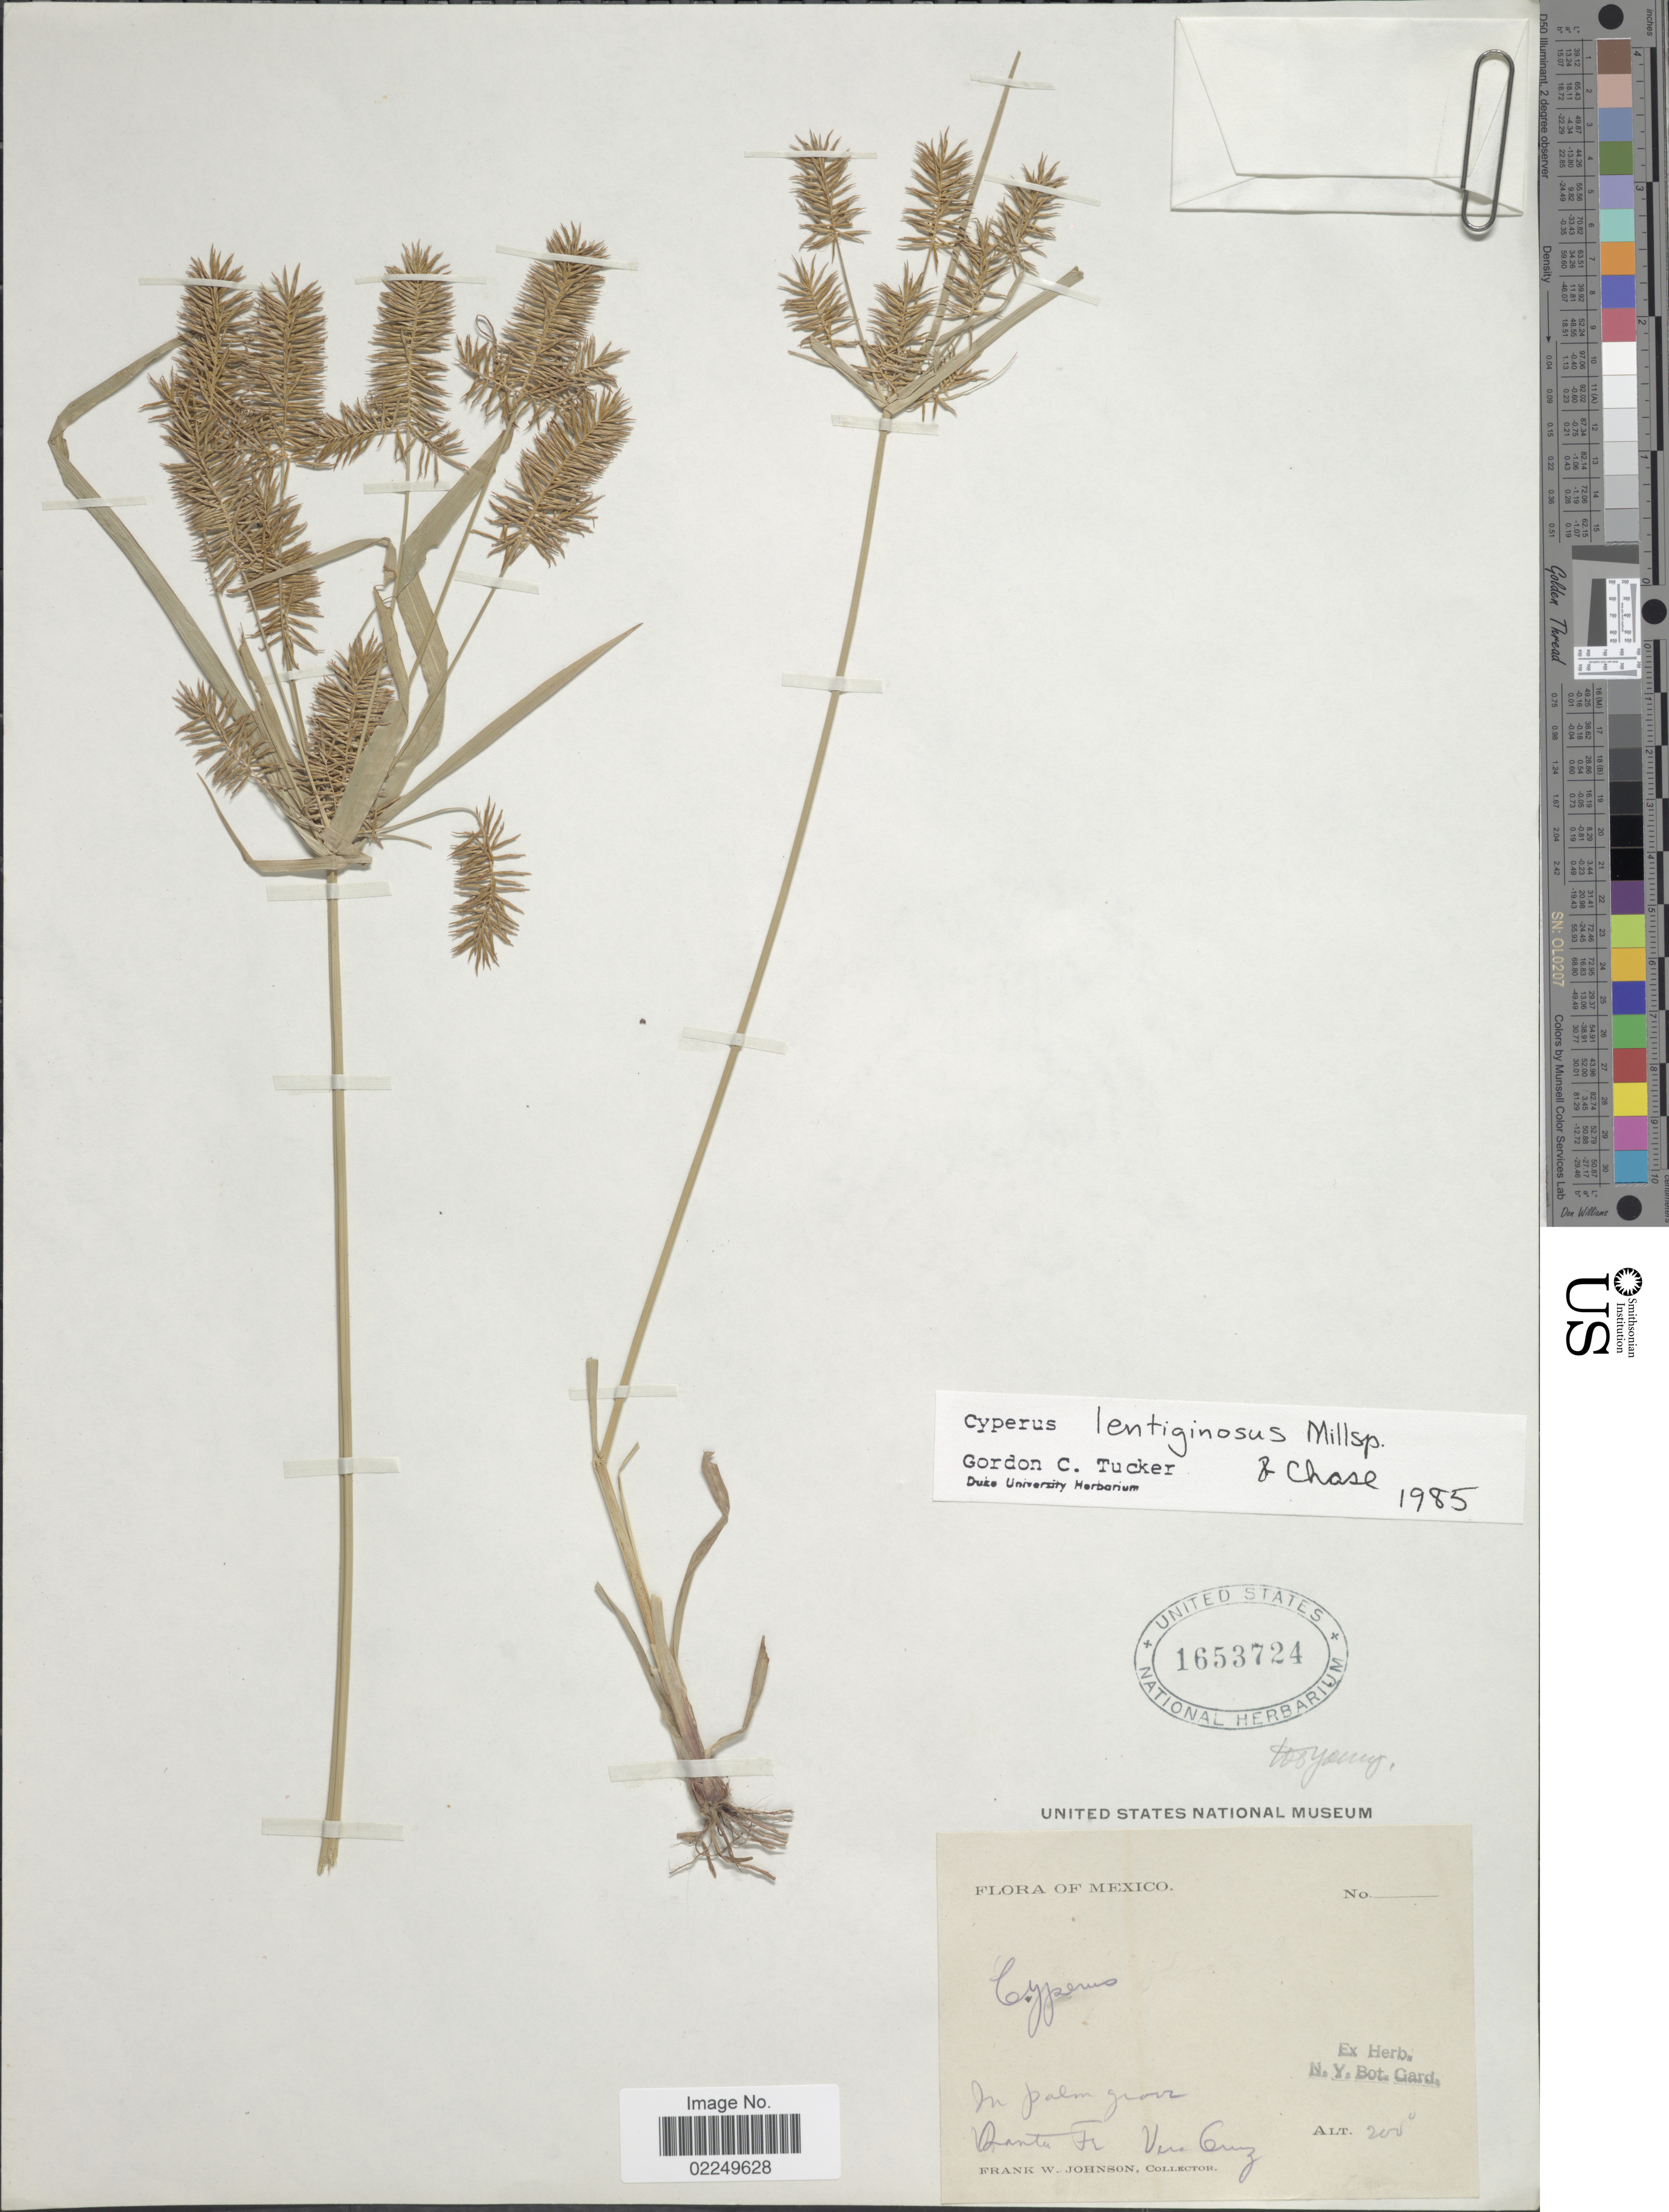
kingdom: Plantae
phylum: Tracheophyta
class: Liliopsida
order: Poales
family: Cyperaceae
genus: Cyperus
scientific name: Cyperus lentiginosus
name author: Millsp. & Chase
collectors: F. W. Johnson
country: Mexico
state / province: Veracruz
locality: Santa Fe, Santa Cruz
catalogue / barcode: US 1653724